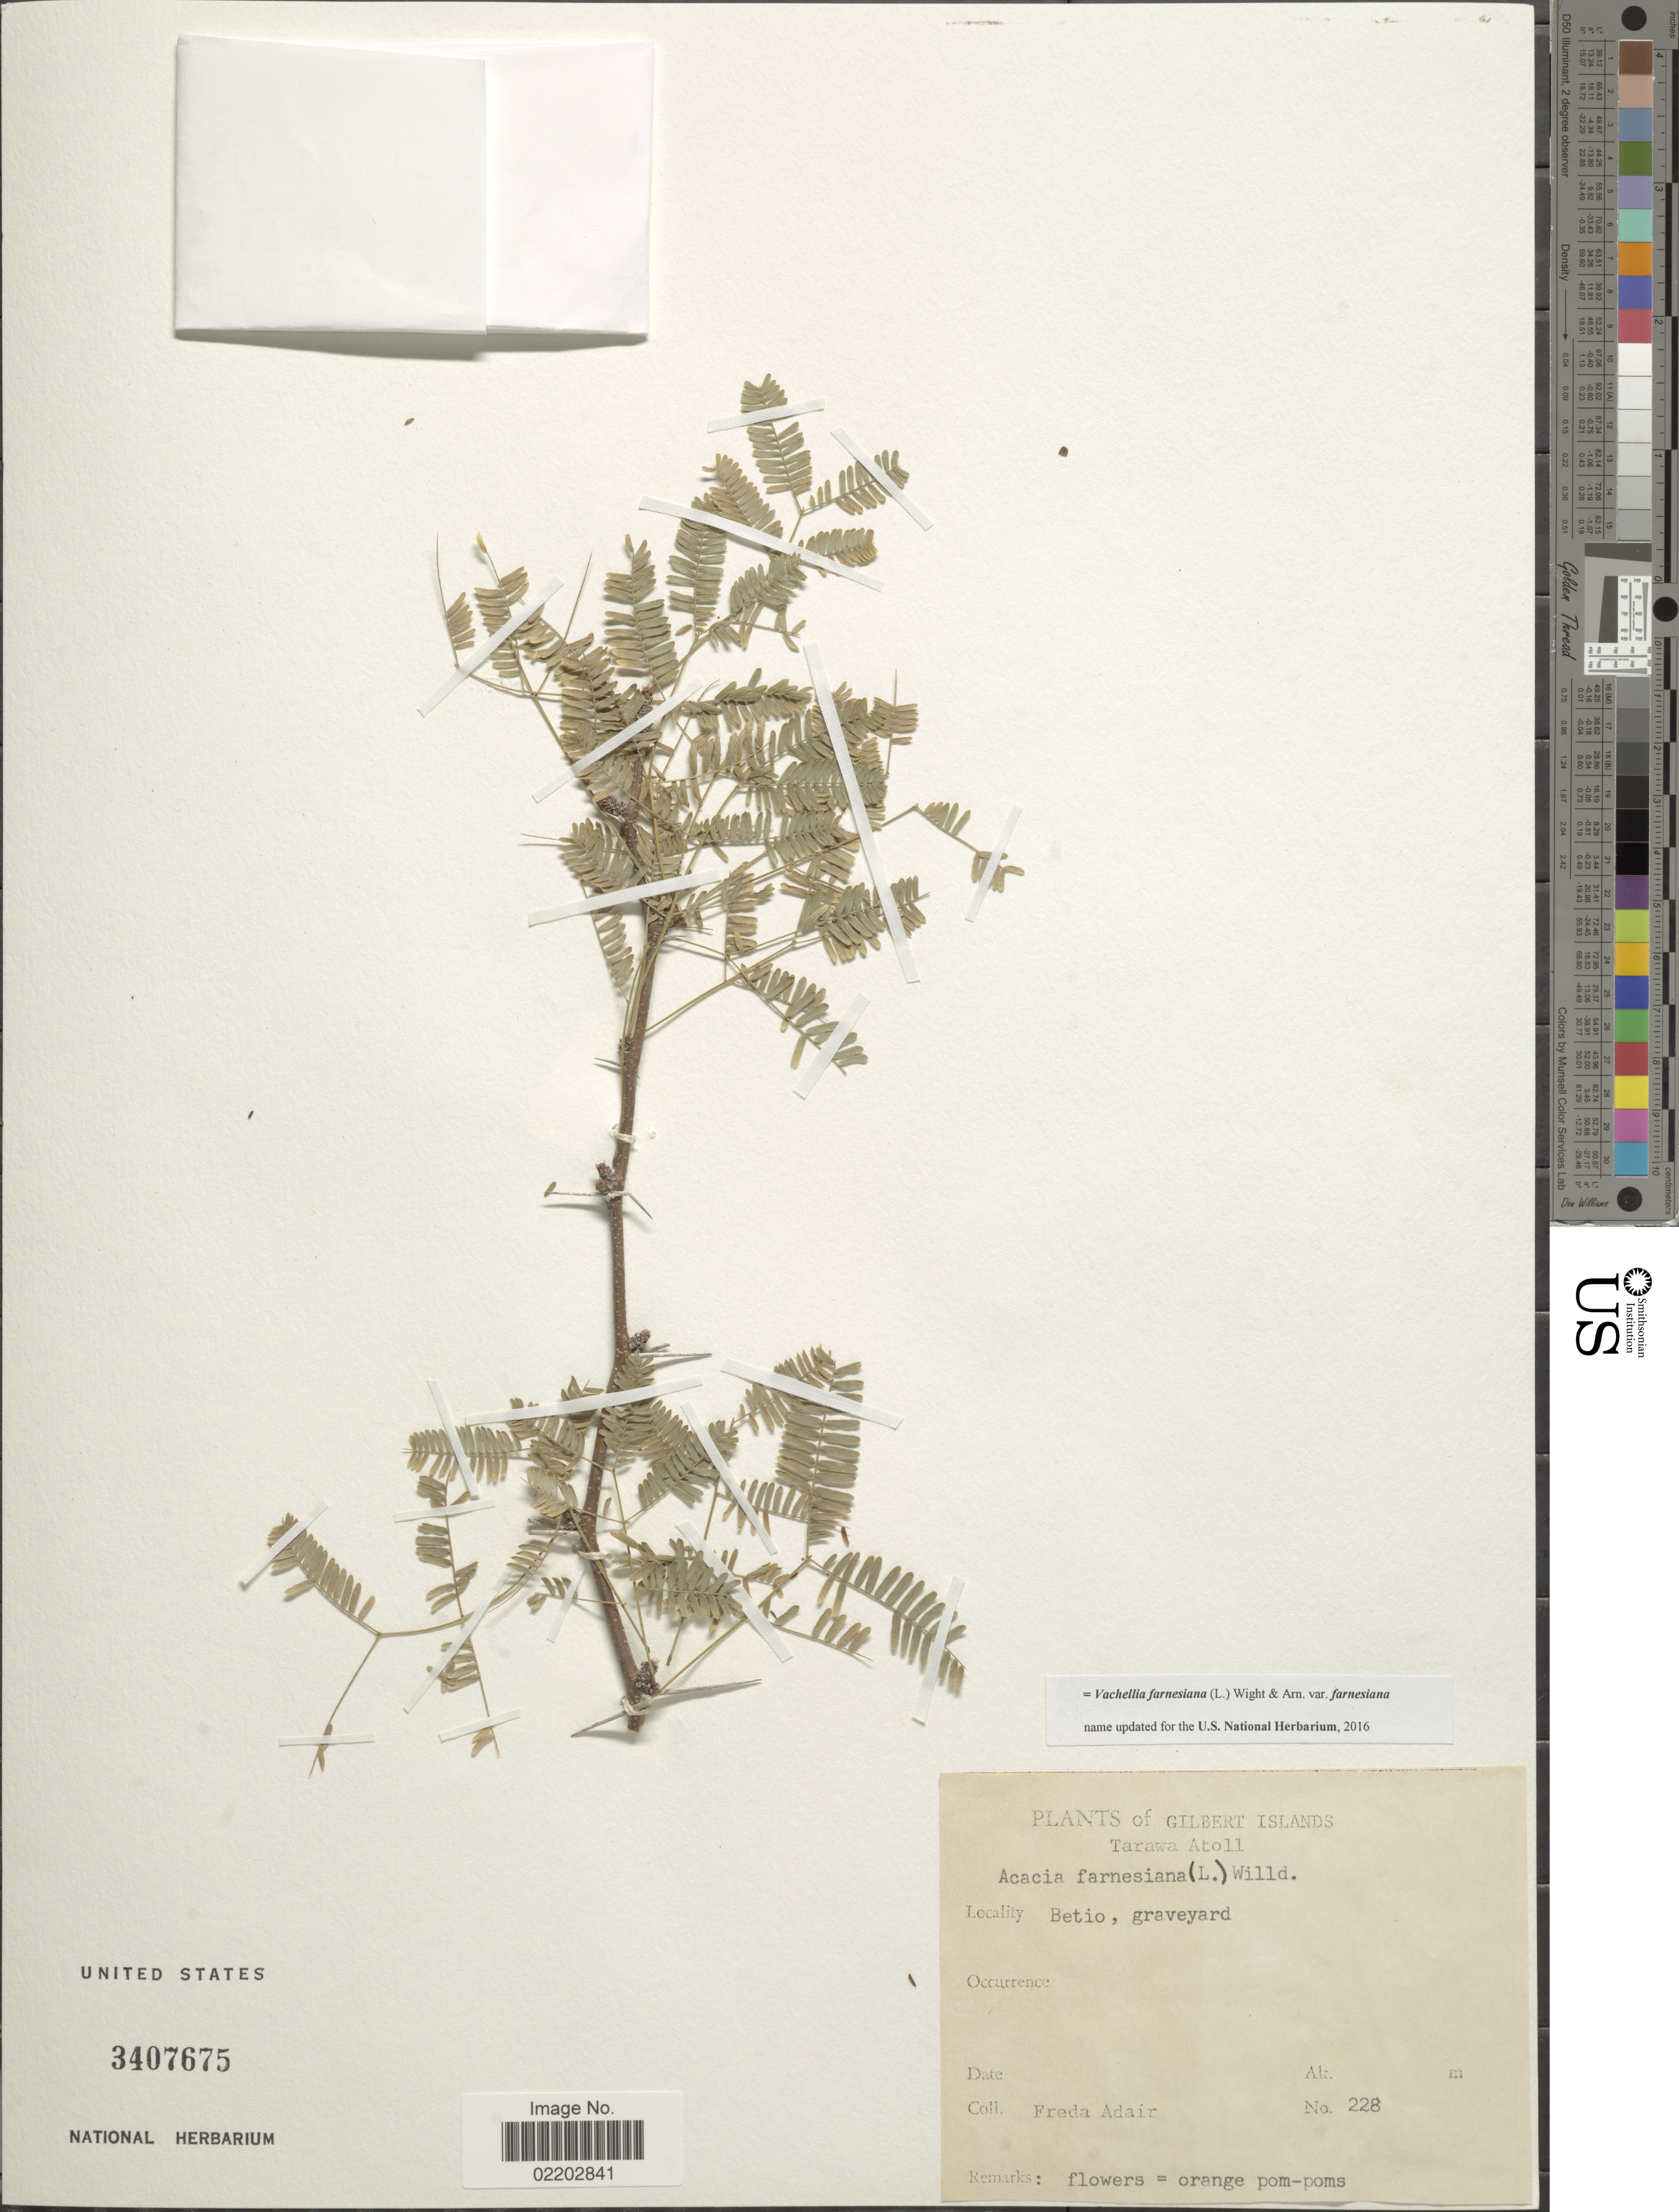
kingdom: Plantae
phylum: Tracheophyta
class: Magnoliopsida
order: Fabales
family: Fabaceae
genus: Vachellia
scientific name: Vachellia farnesiana var. farnesiana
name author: (L.) Wight & Arn.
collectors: F. Adair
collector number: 228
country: Kiribati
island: Tarawa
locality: Gilbert Islands, Tarawa Atoll, Betio, graveyard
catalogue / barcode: US 3407675